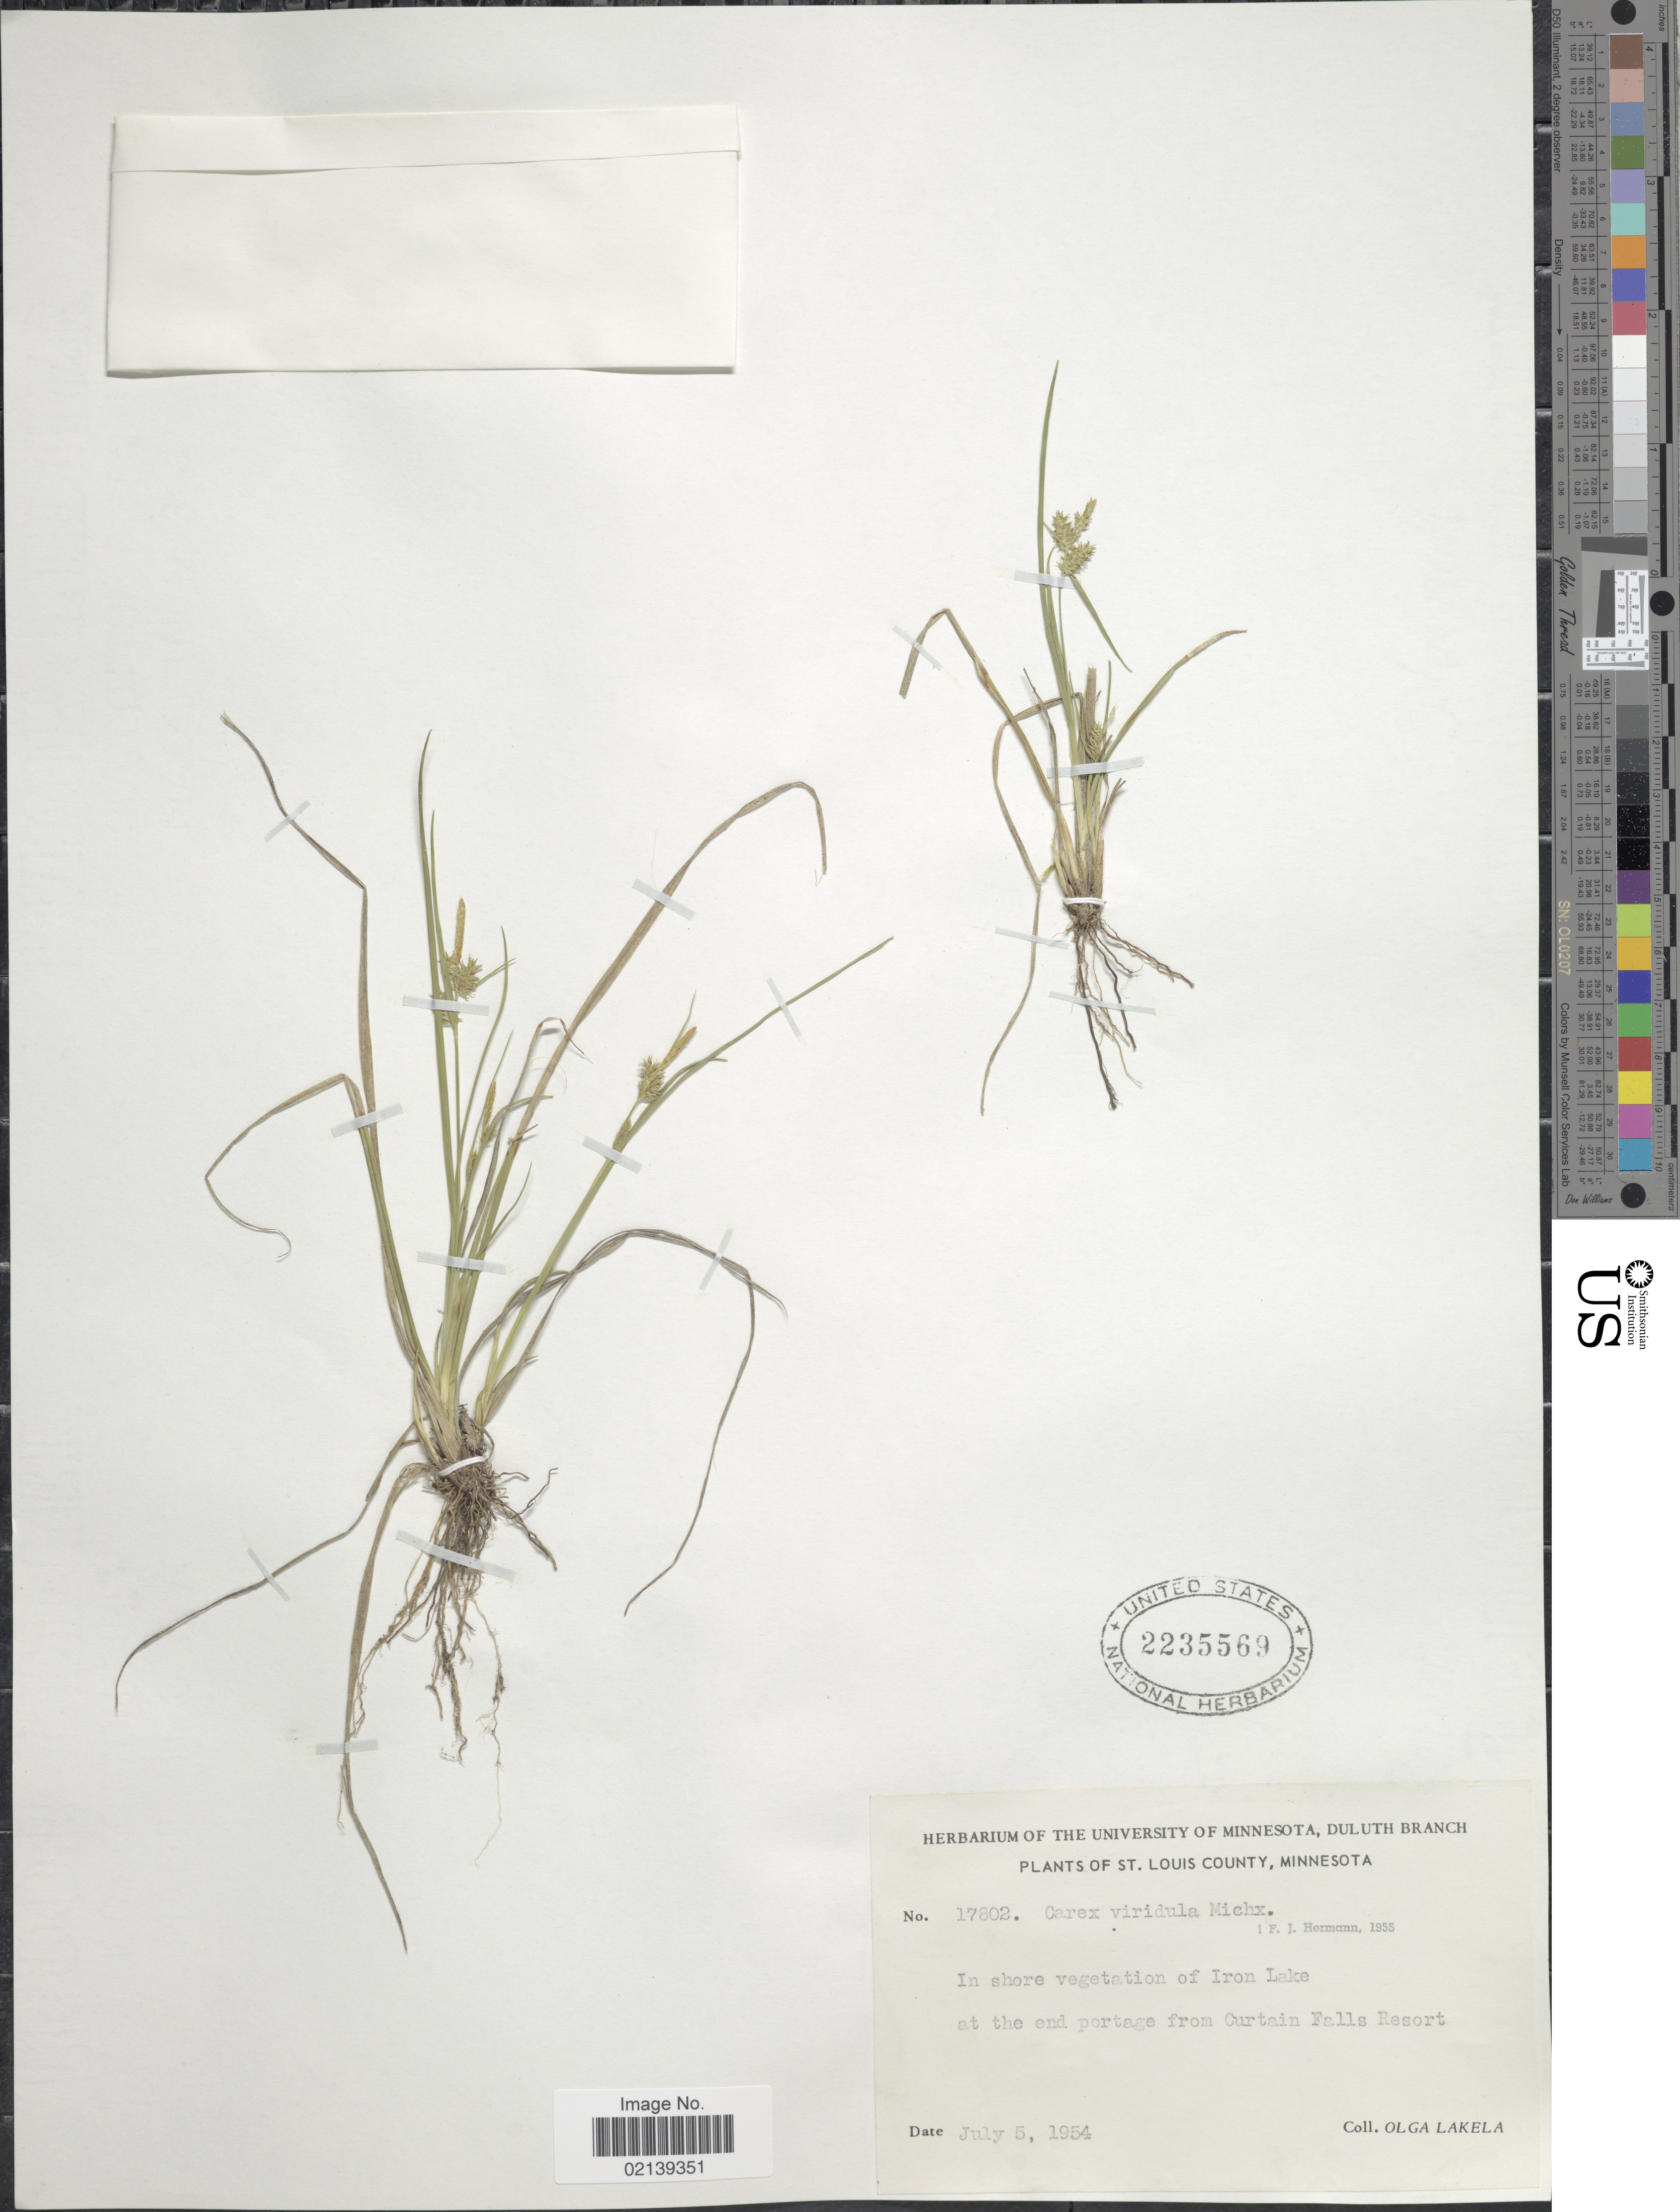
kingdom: Plantae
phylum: Tracheophyta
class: Liliopsida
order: Poales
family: Cyperaceae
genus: Carex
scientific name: Carex oederi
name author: Retz.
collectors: O. K. Lakela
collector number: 17802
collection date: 1954-07-05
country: United States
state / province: Minnesota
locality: St. Louis County, Minnesota, In shore vegetation of Iron Lake, at the end portage from Curtain Falls Resort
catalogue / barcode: US 2235569